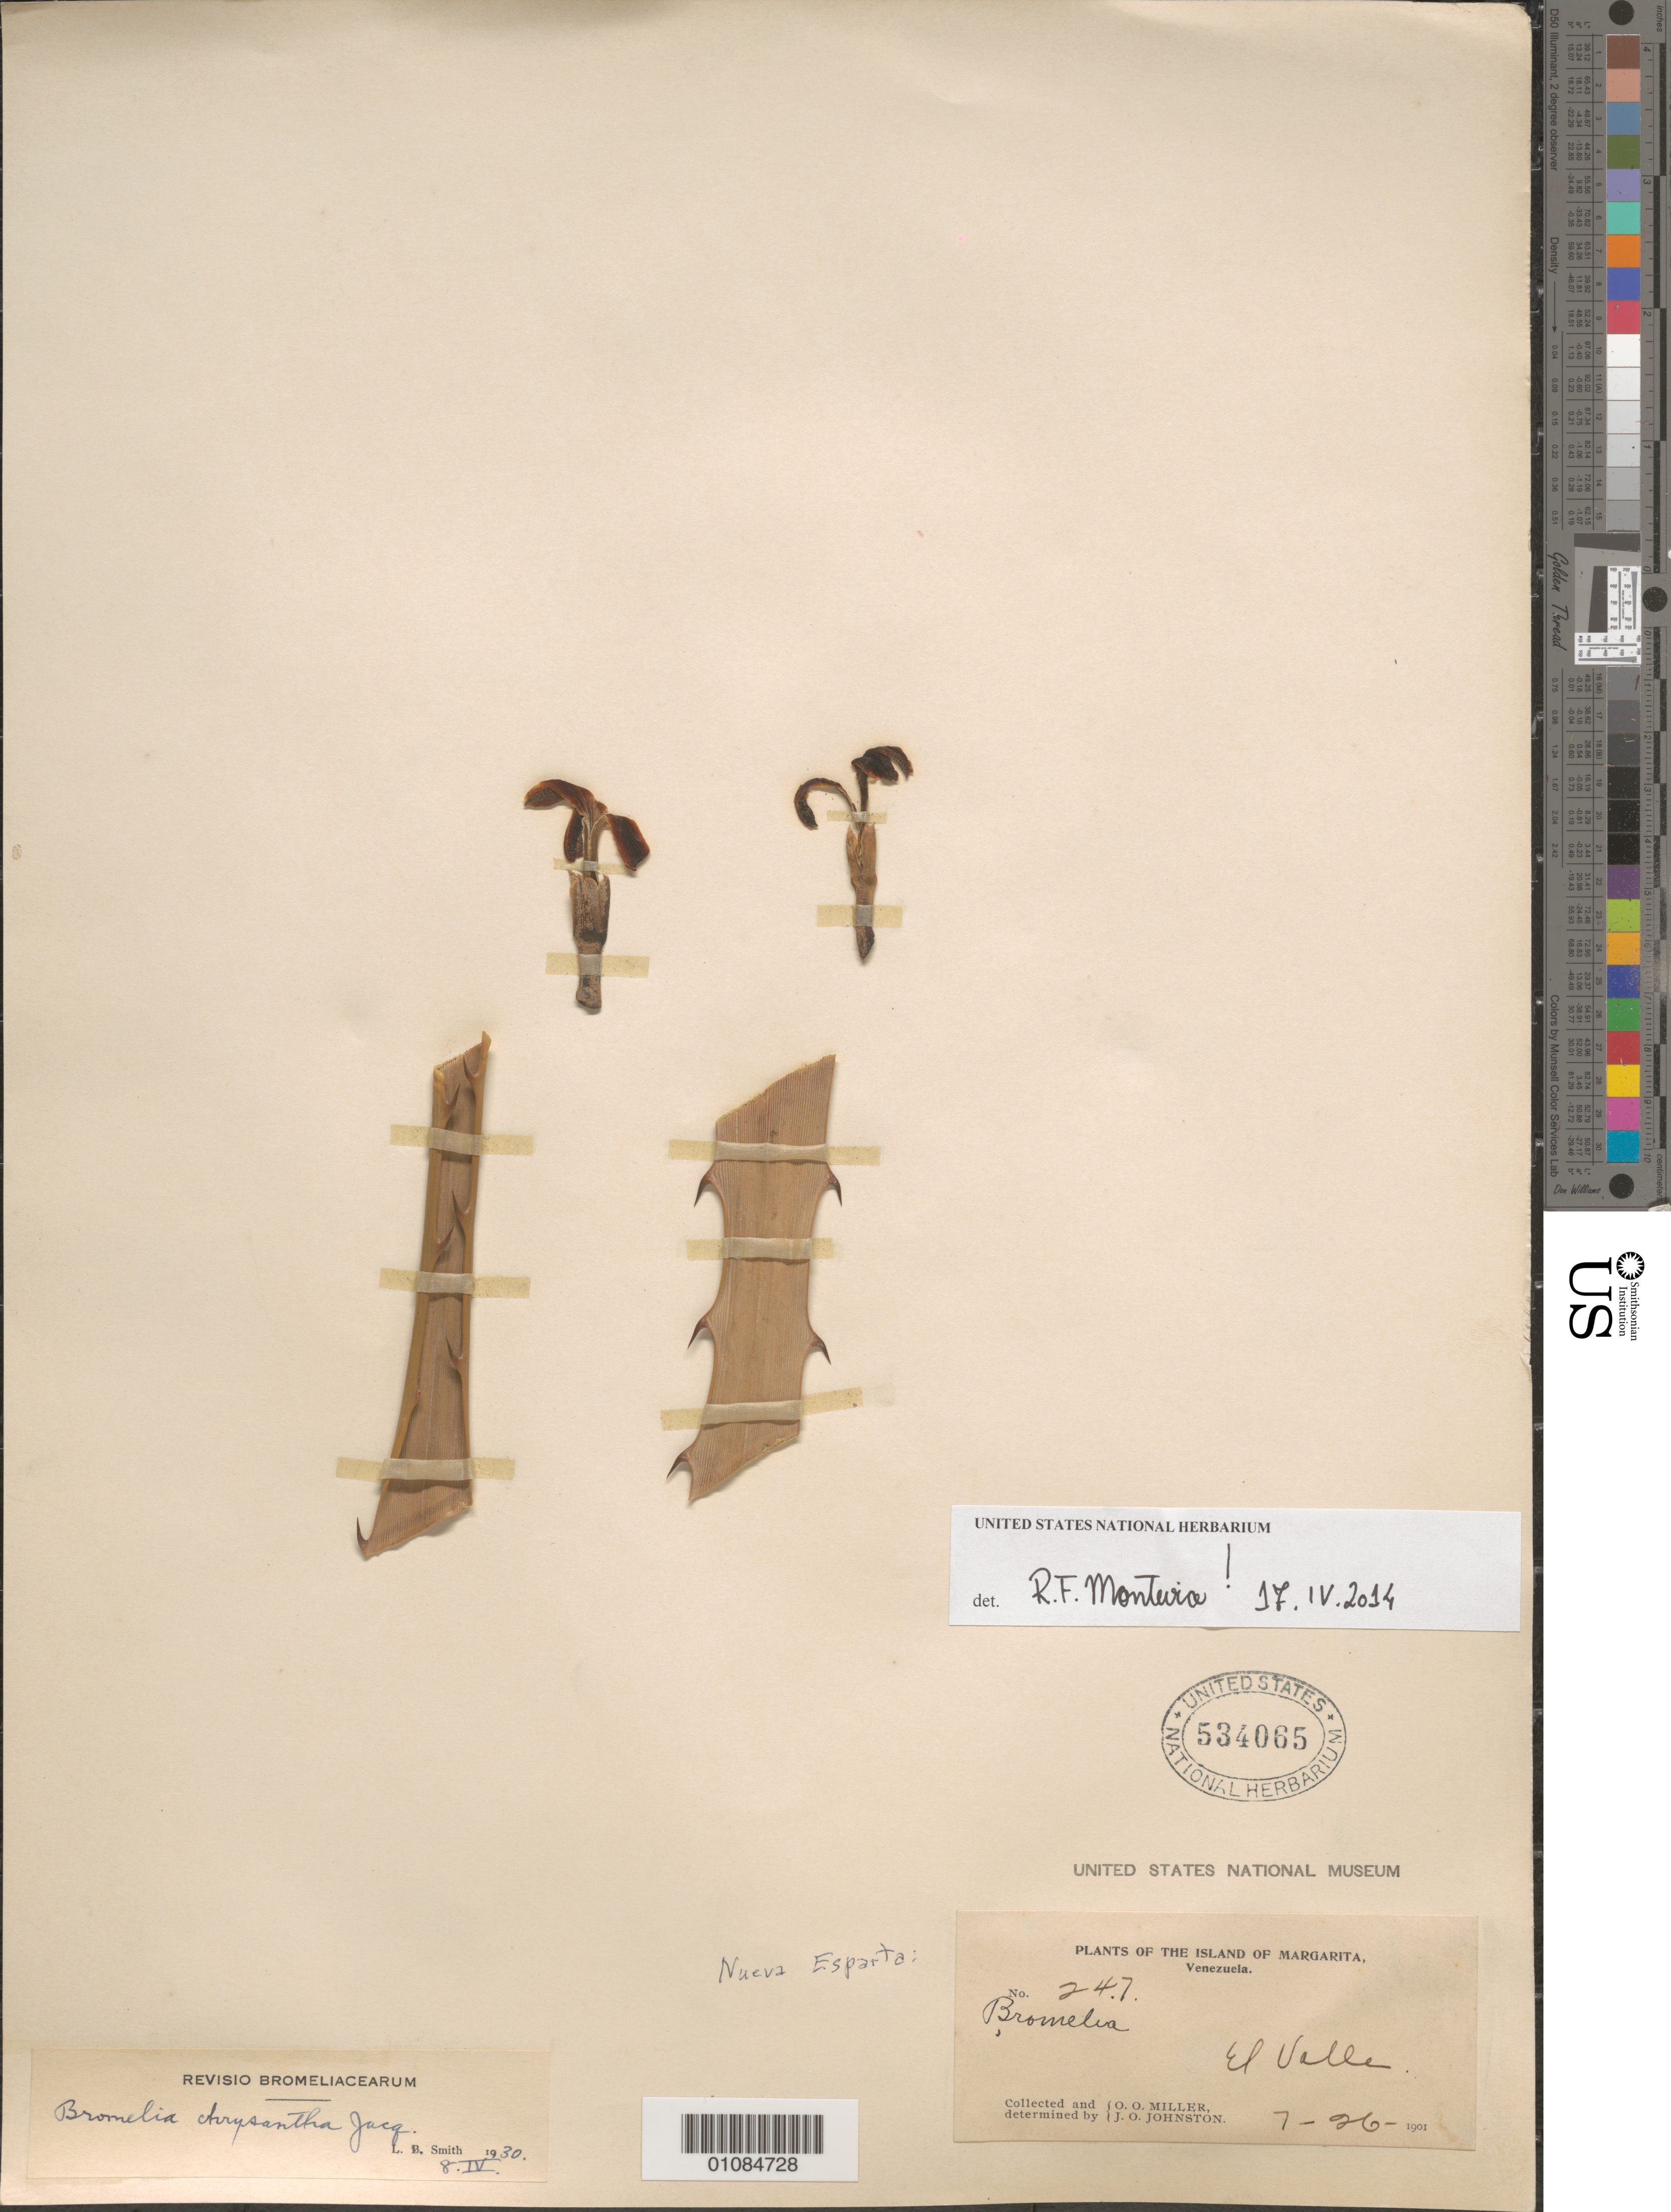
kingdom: Plantae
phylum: Tracheophyta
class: Liliopsida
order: Poales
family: Bromeliaceae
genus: Bromelia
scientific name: Bromelia chrysantha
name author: Jacq.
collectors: O. O. Miller & J. Johnston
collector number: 247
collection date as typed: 26 Jul 1901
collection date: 1901-07-26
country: Venezuela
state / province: Nueva Esparta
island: Margarita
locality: El Valle, Nueva Esparta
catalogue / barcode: US 534065